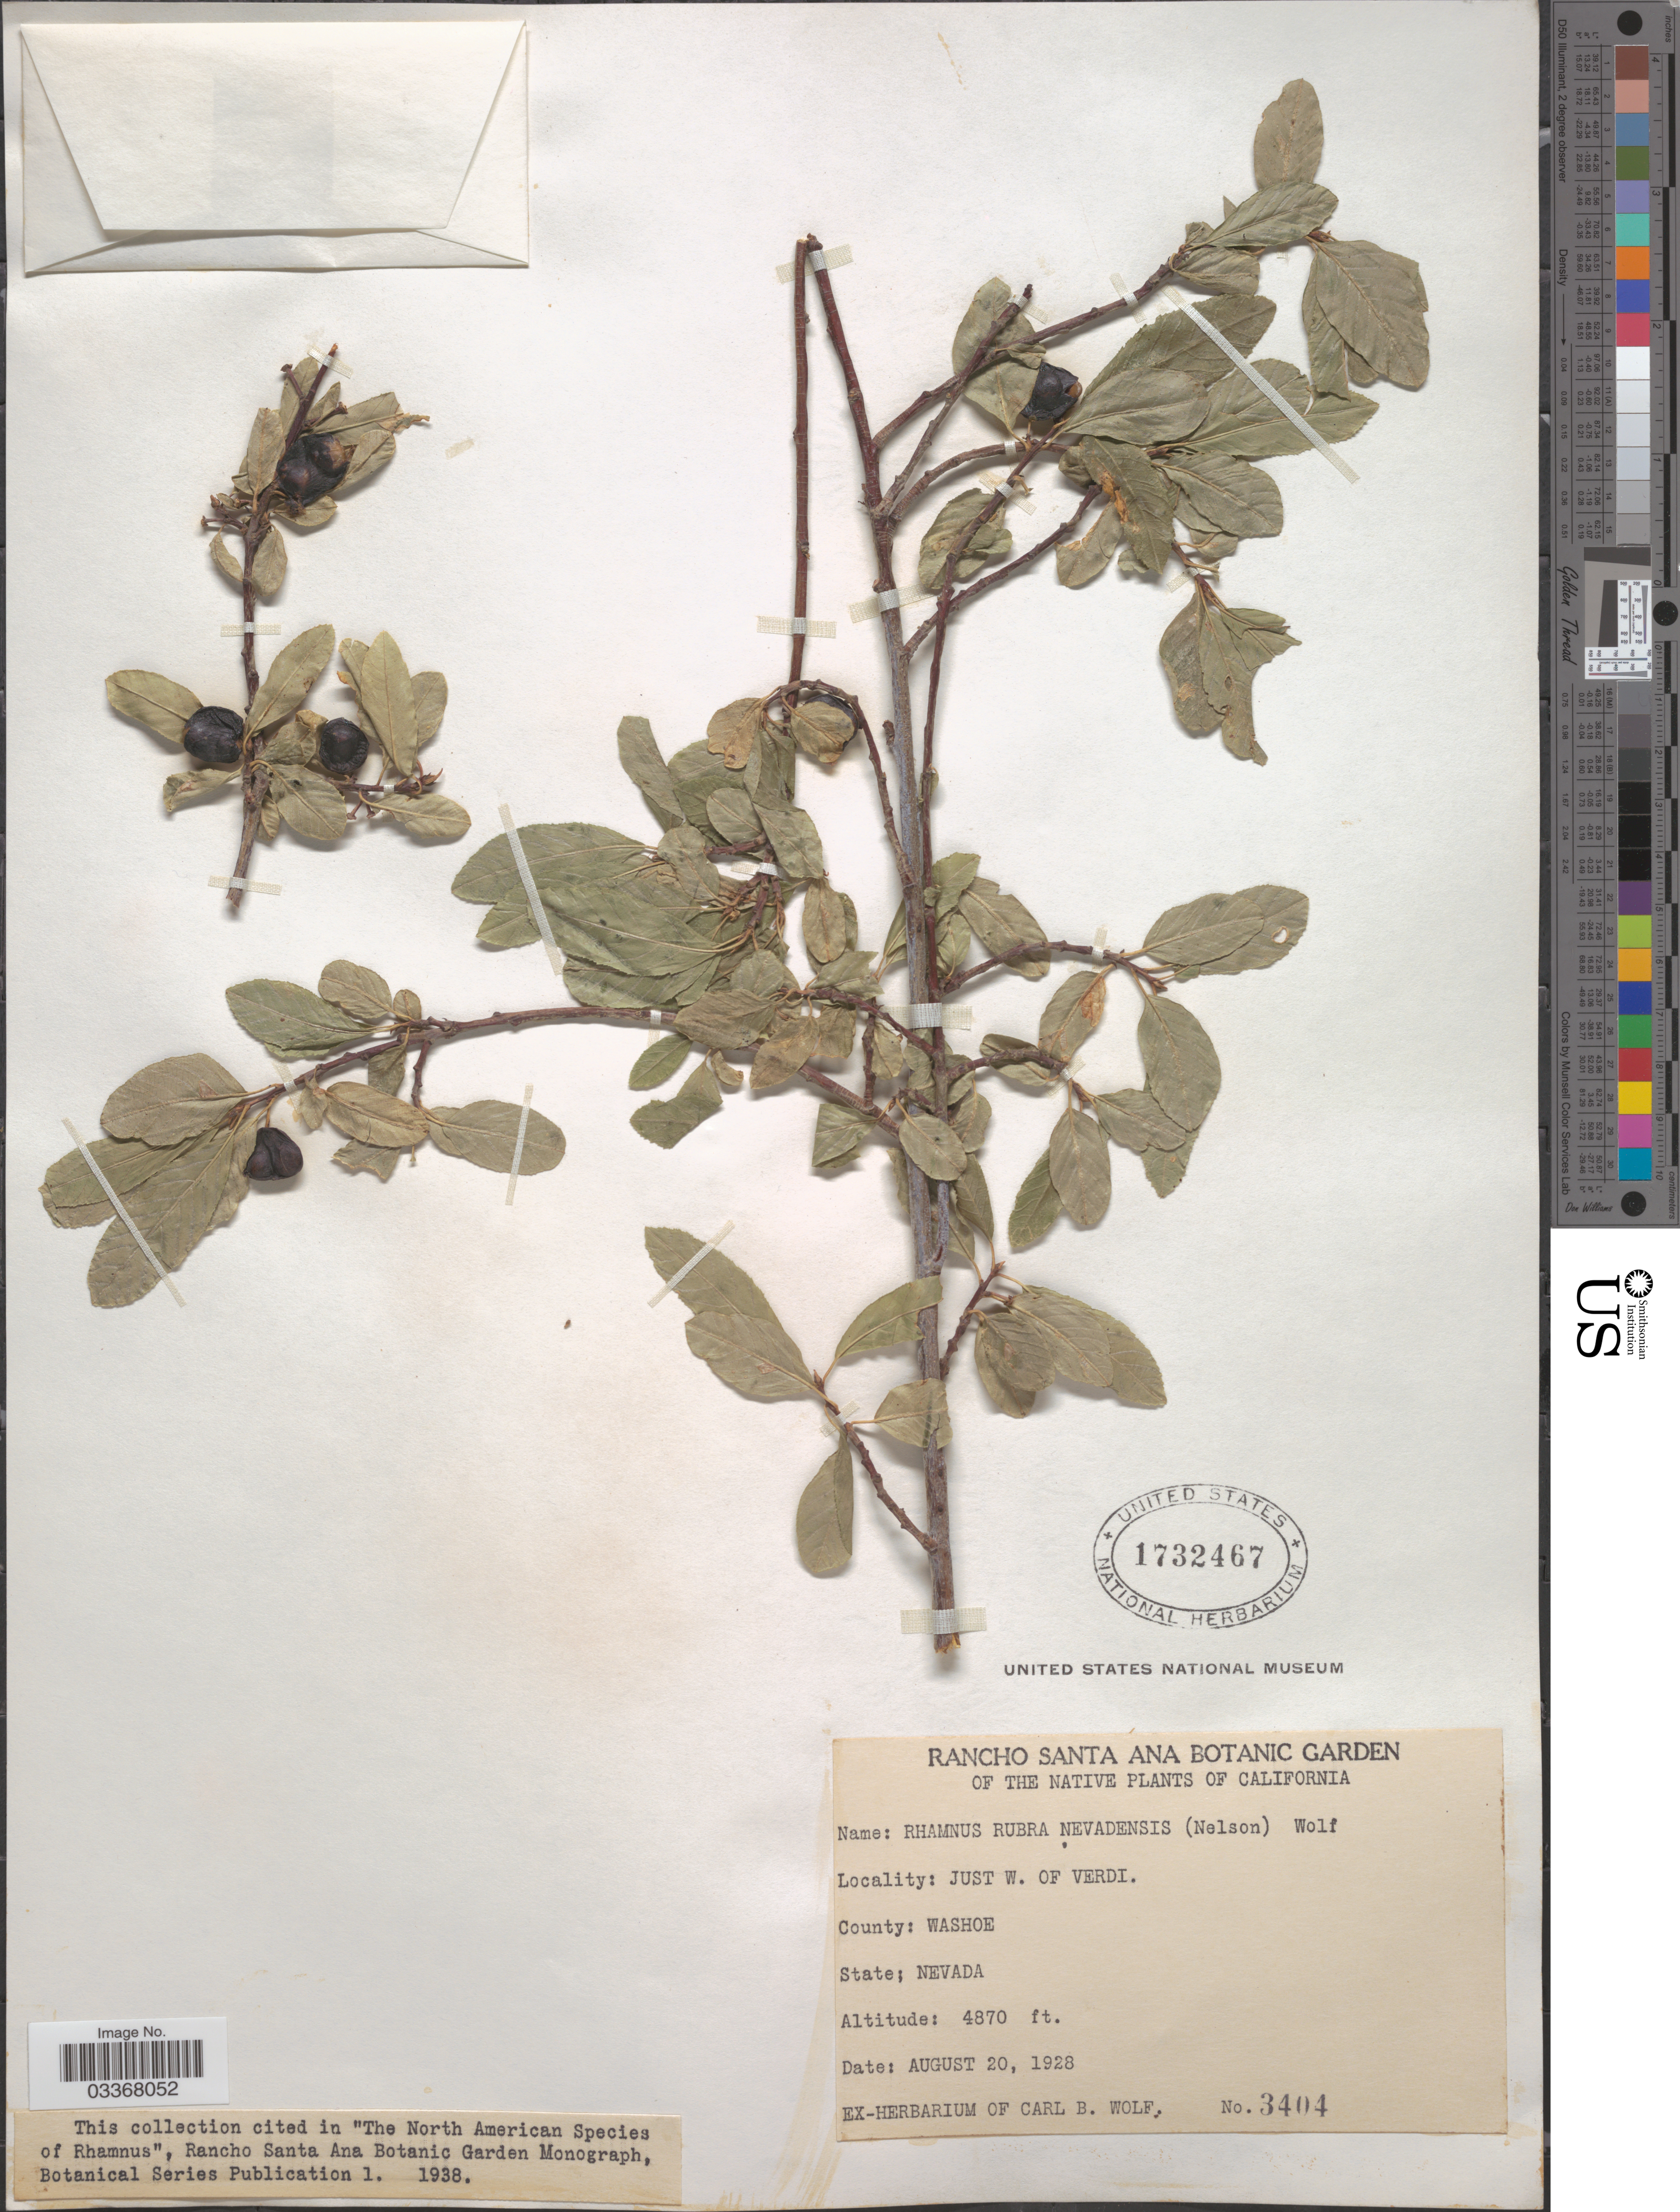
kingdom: Plantae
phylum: Tracheophyta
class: Magnoliopsida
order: Rosales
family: Rhamnaceae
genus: Frangula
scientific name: Frangula rubra subsp. nevadensis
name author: (A. Nelson) Kartesz & Gandhi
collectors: ex herb. Carl B. Wolf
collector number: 3404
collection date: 1928-08-20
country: United States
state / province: Nevada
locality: Just W. of Verdi, County: Washoe.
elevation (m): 1484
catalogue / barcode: US 1732467